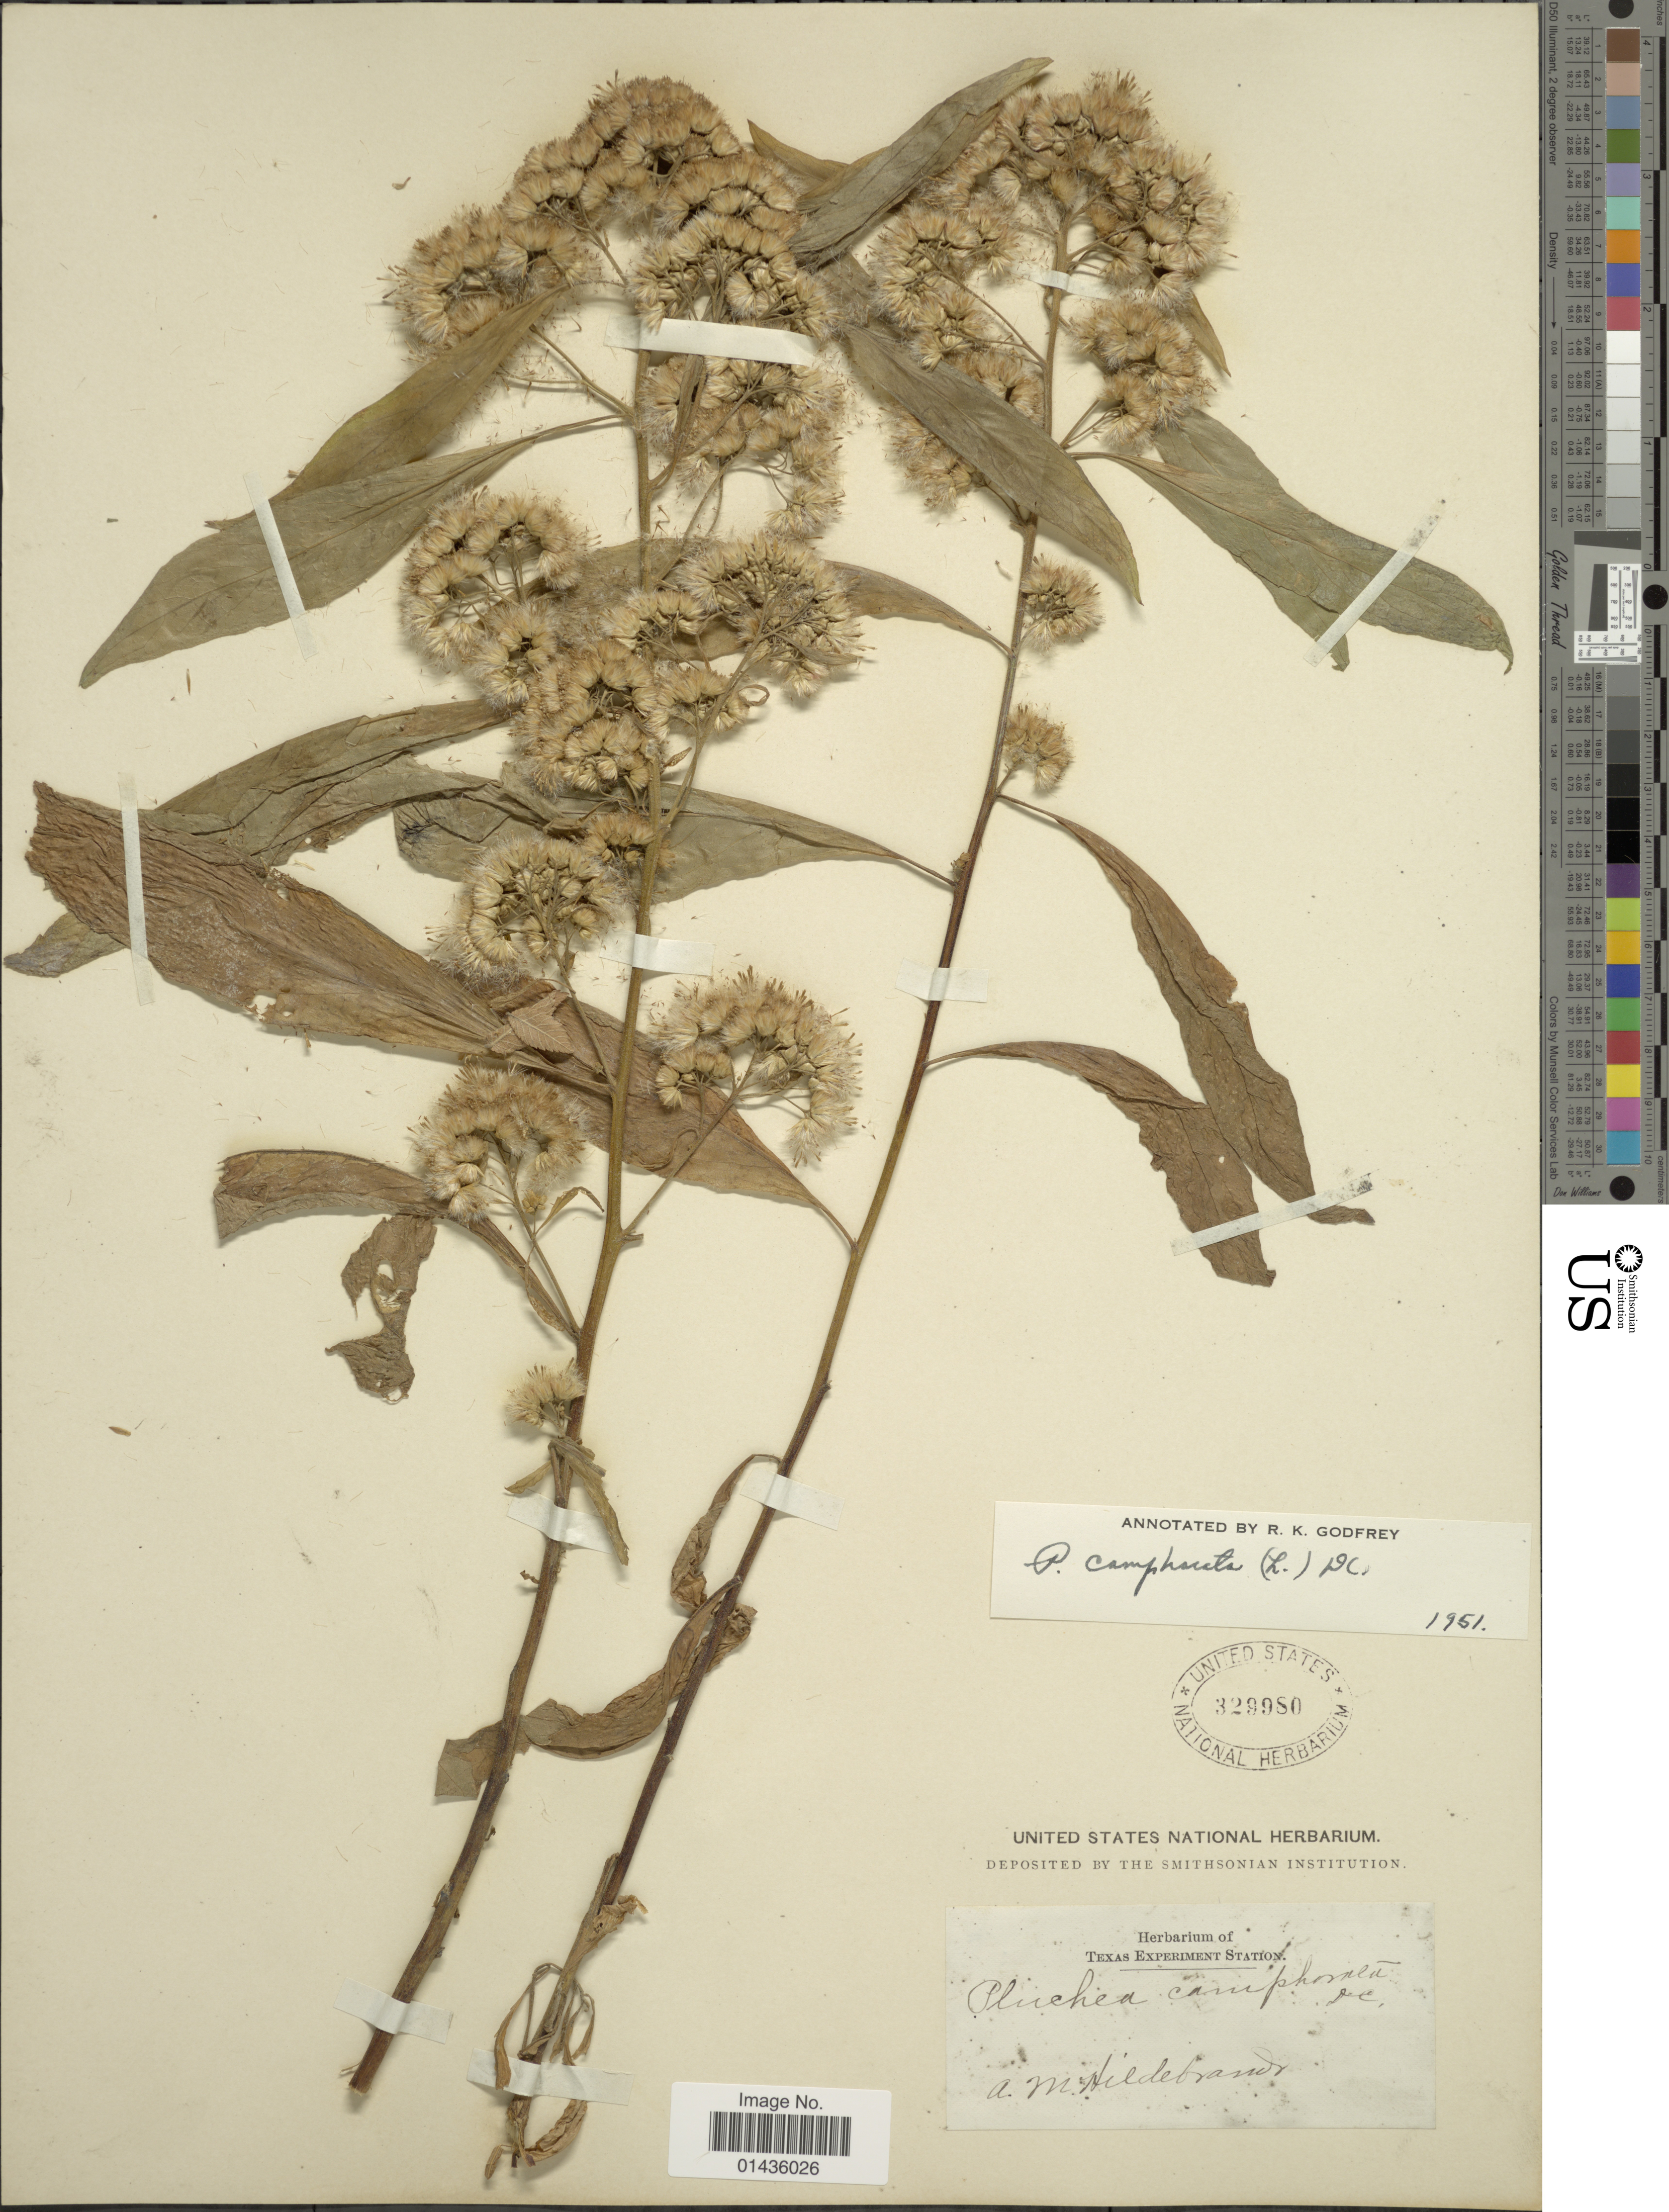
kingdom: Plantae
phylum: Tracheophyta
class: Magnoliopsida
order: Asterales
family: Asteraceae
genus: Pluchea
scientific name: Pluchea camphorata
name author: (L.) DC.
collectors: A. Hildebrandt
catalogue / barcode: US 329980